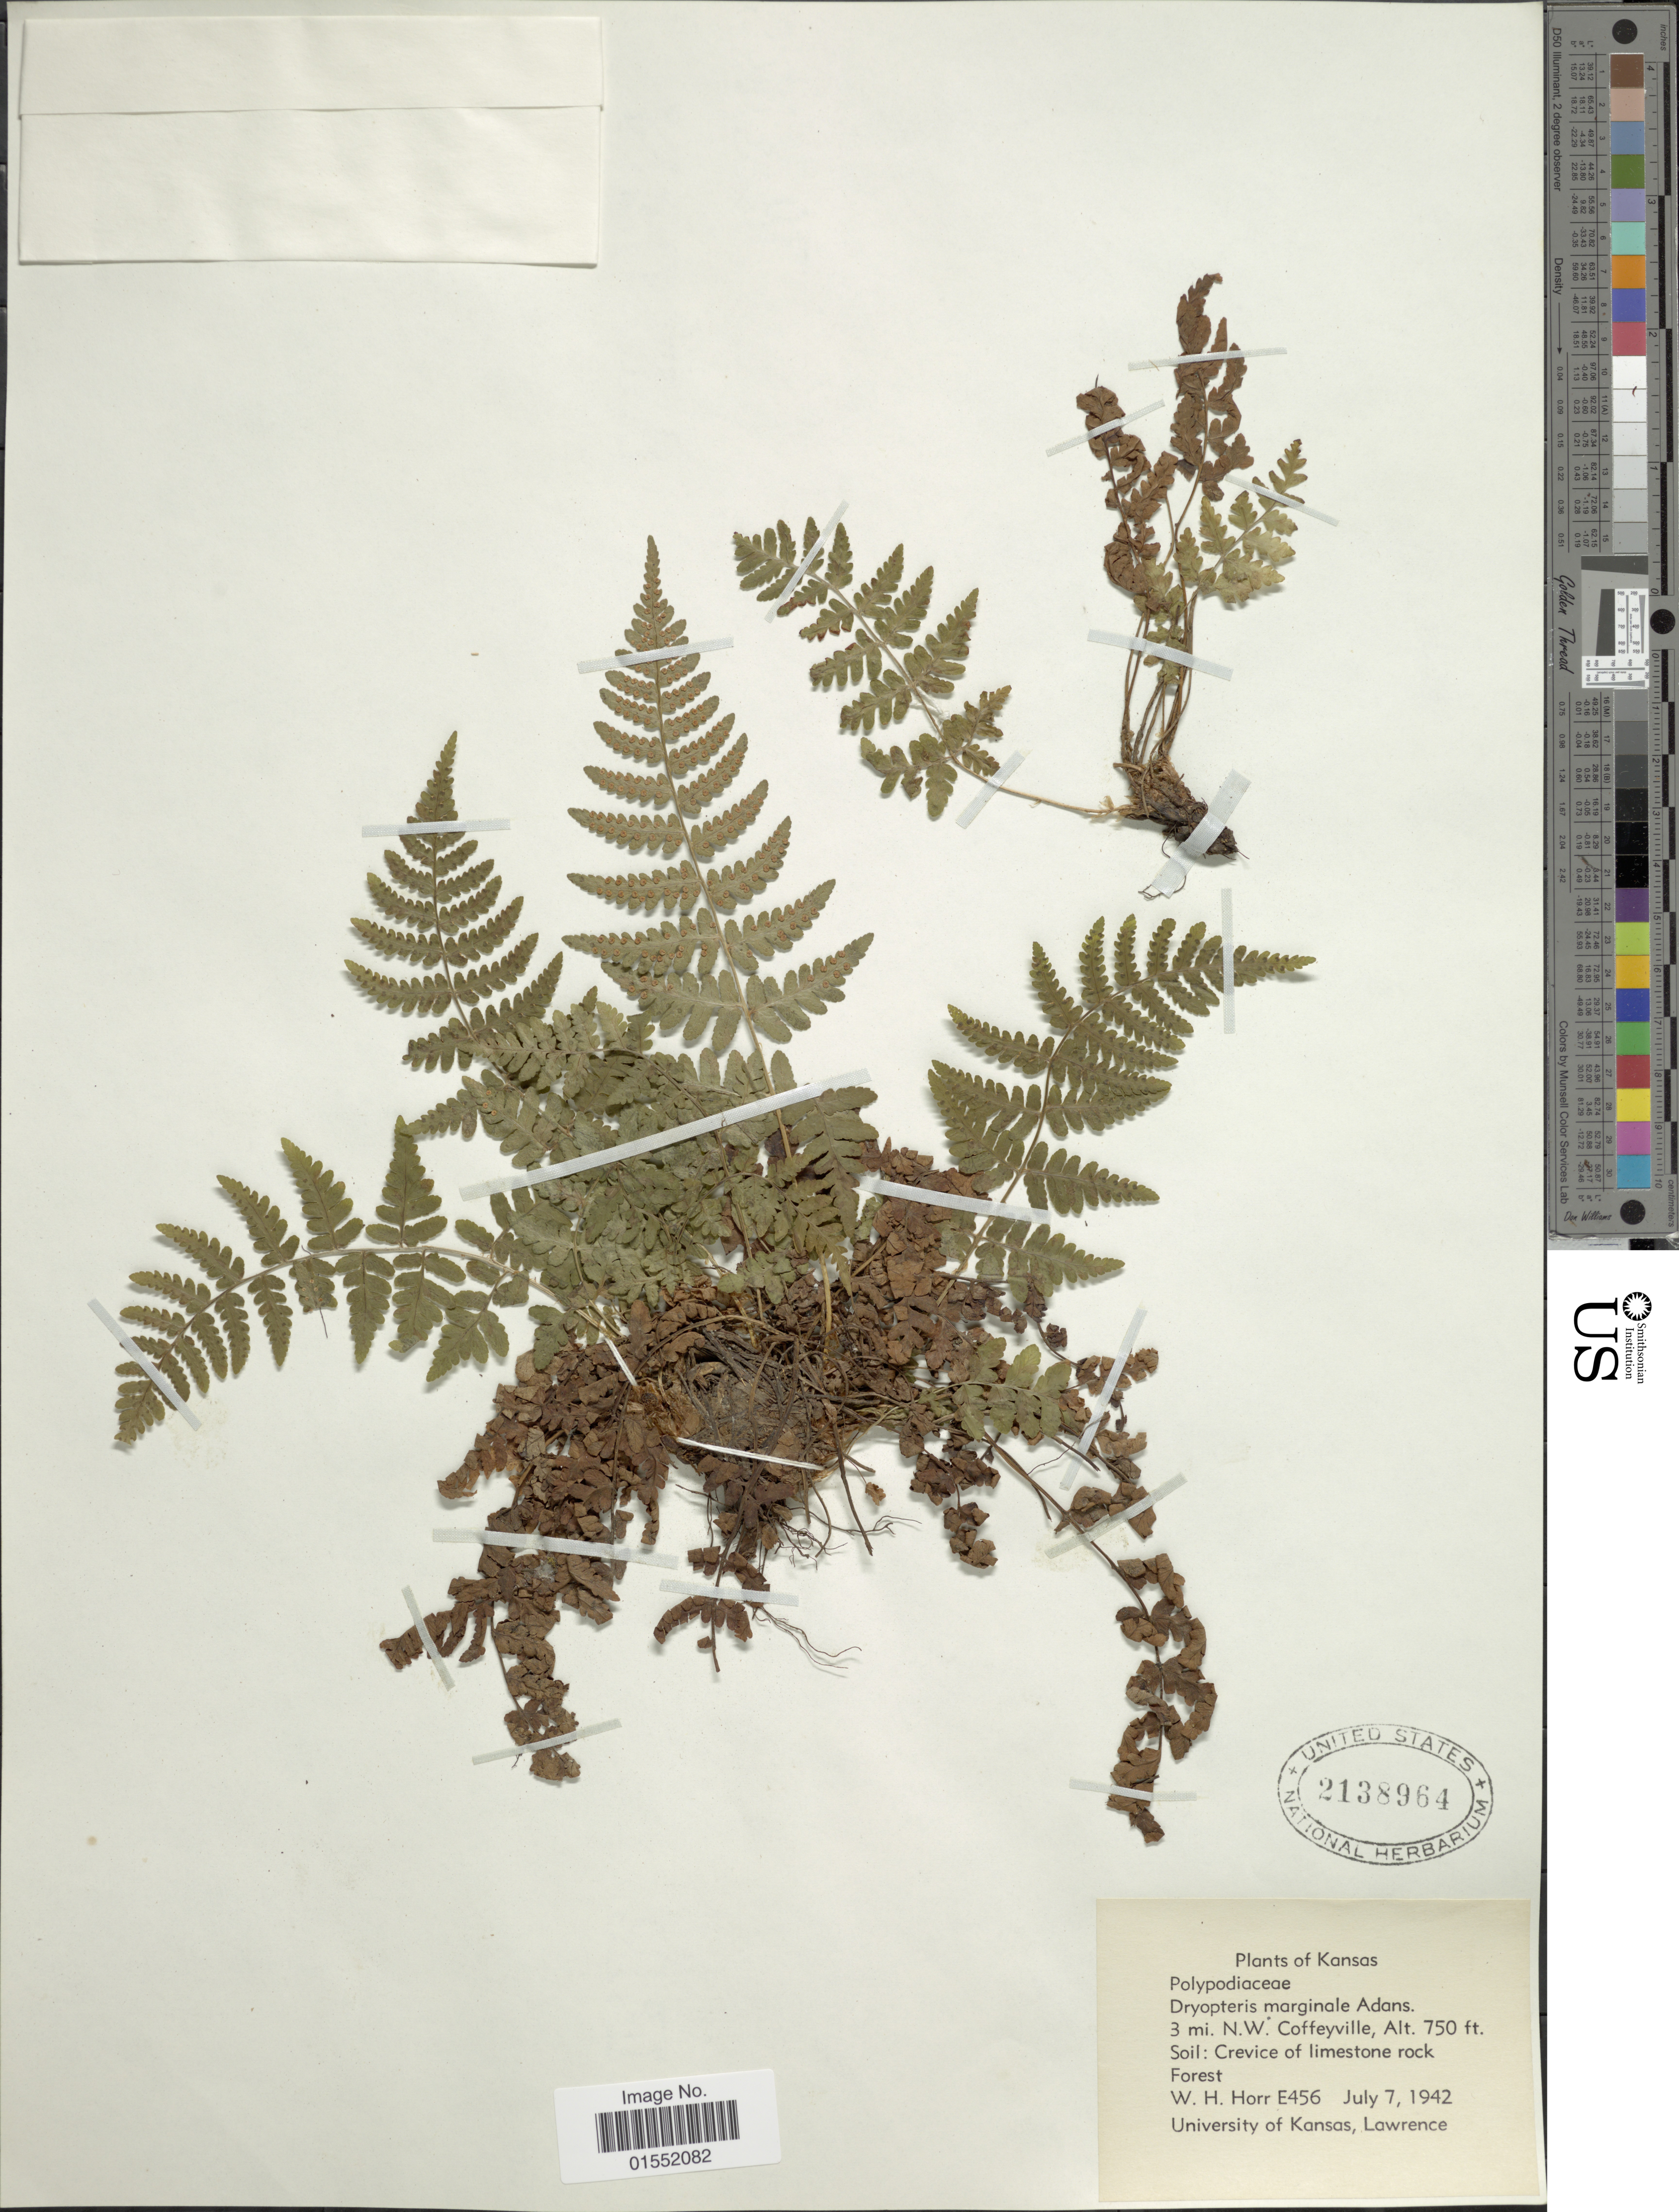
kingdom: Plantae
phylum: Tracheophyta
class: Polypodiopsida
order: Polypodiales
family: Dryopteridaceae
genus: Dryopteris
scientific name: Dryopteris marginalis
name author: (L.) A. Gray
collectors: W. H. Horr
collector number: E456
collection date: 1942-07-07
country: United States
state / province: Kansas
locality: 3 mi. N.W. Coffeyville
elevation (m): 229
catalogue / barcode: US 2138964